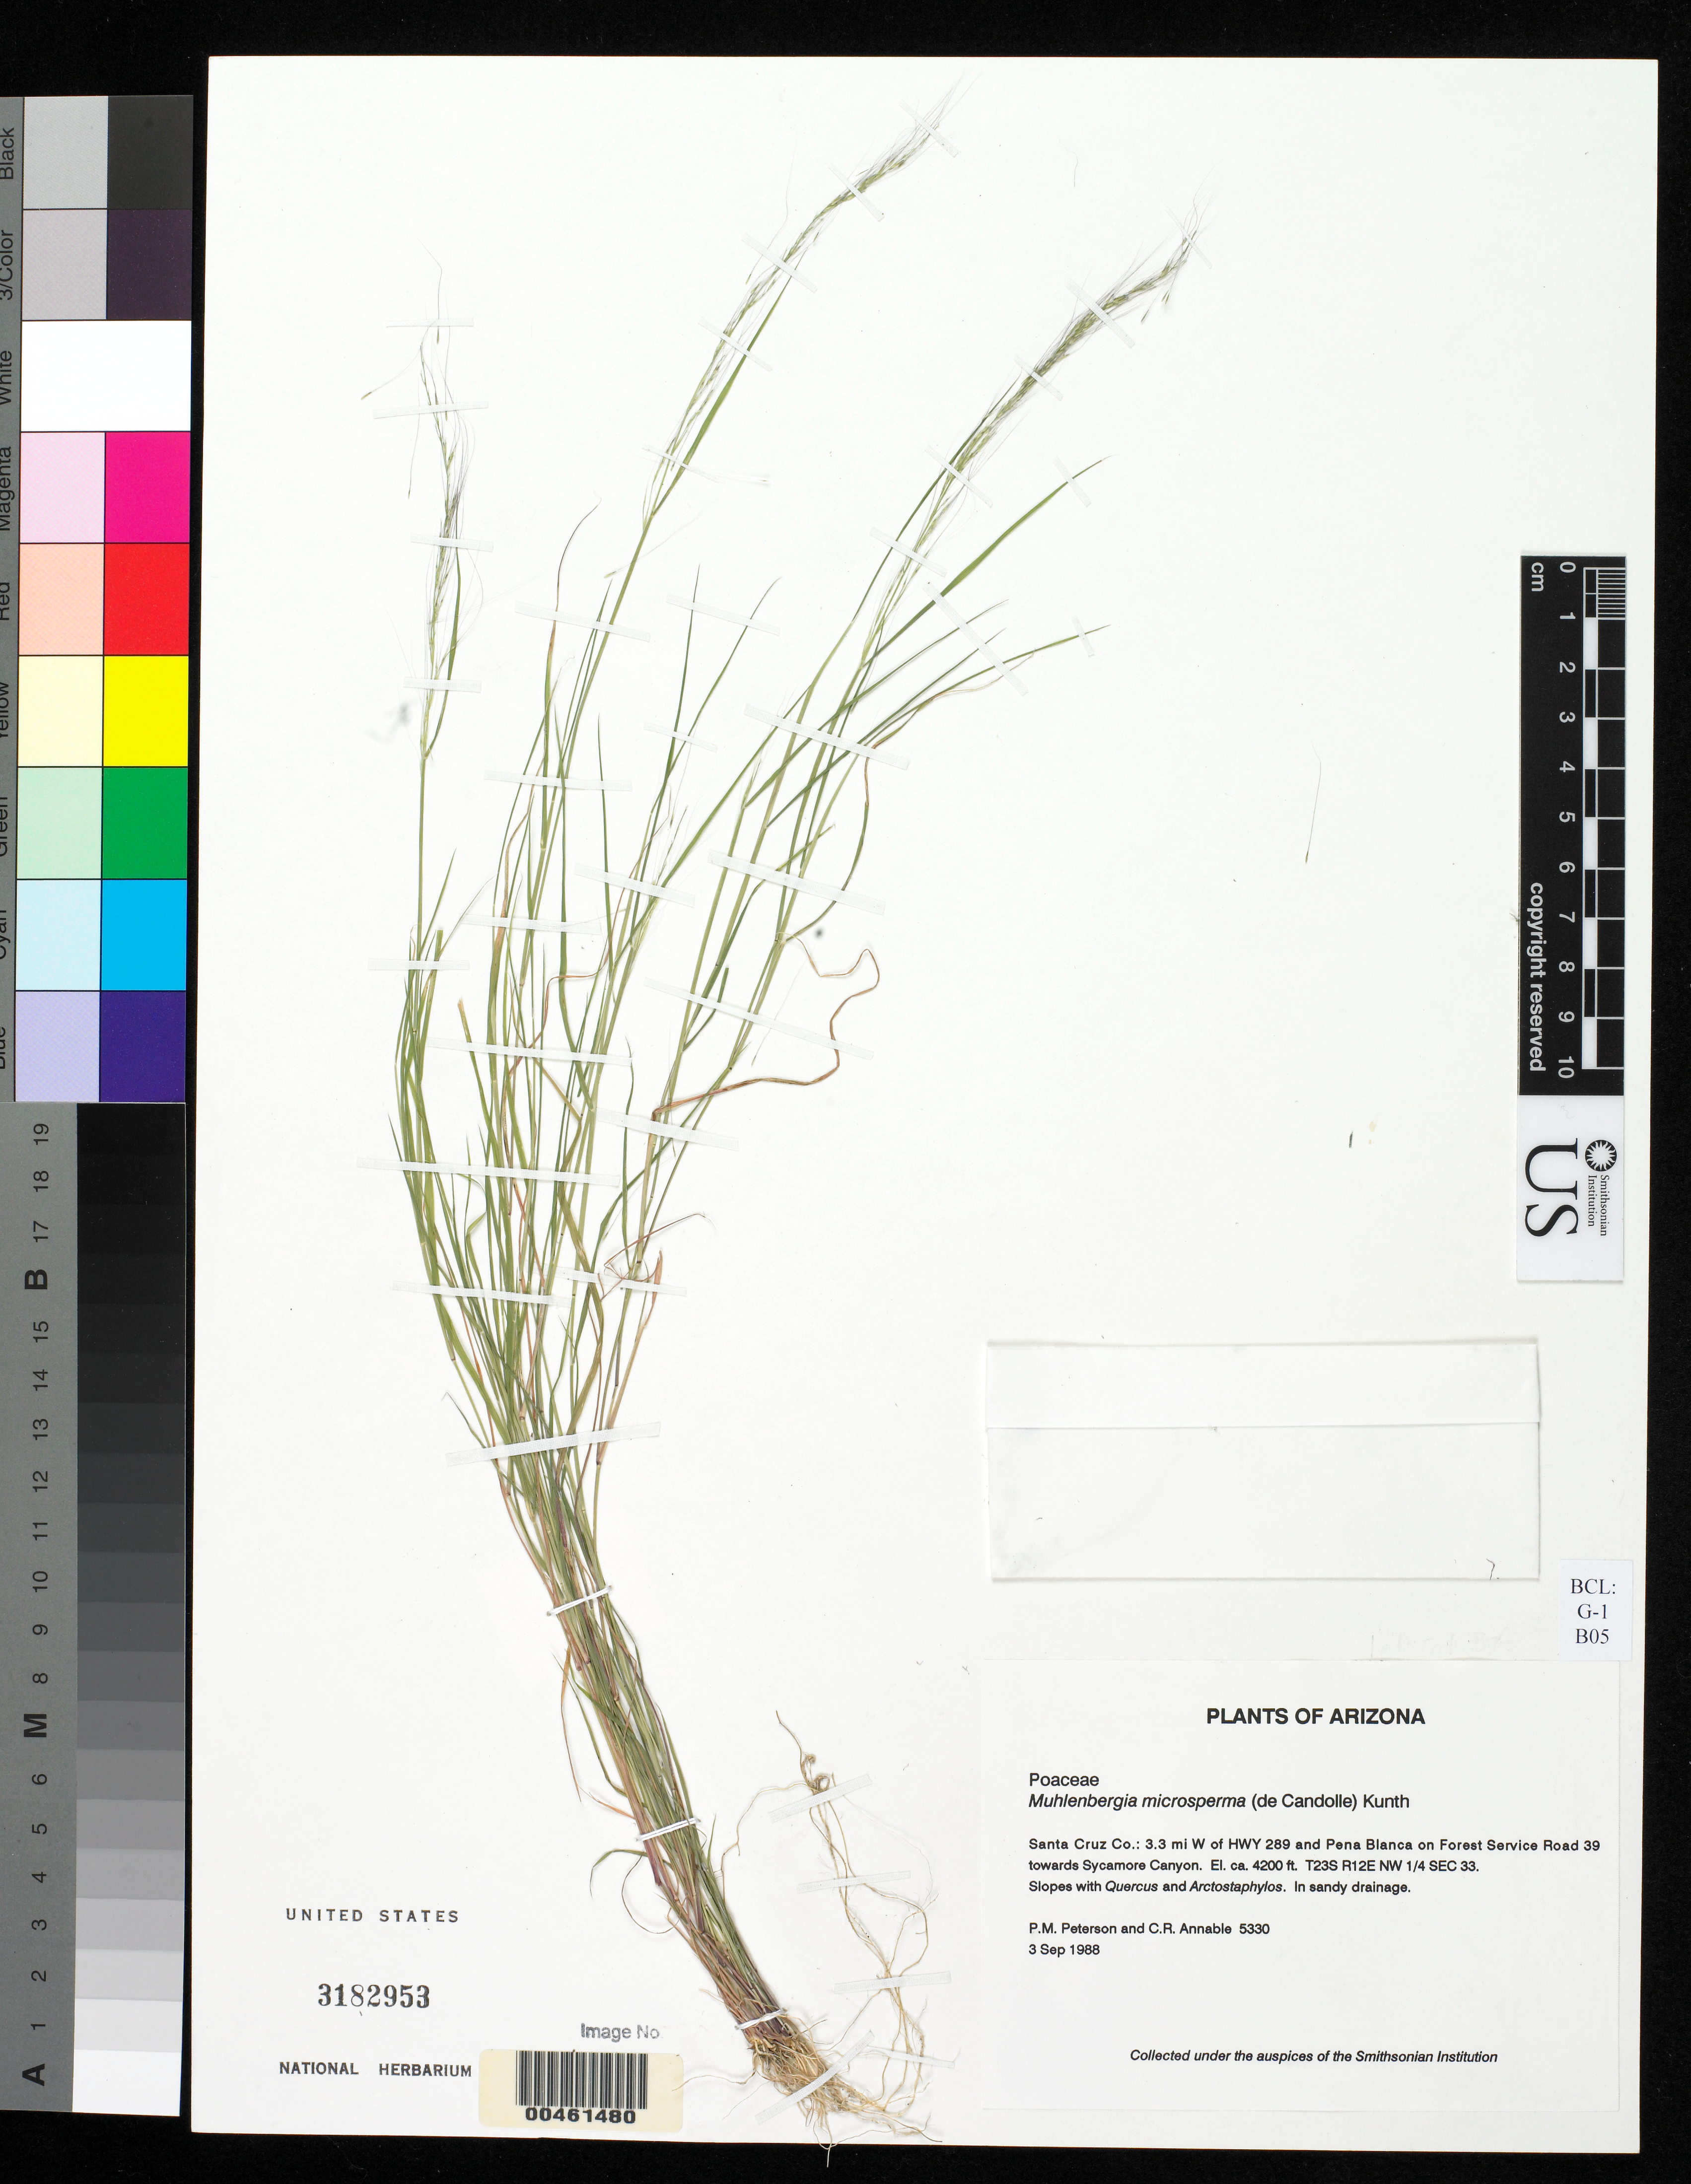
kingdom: Plantae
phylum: Tracheophyta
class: Liliopsida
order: Poales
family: Poaceae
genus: Muhlenbergia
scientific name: Muhlenbergia microsperma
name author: (DC.) Kunth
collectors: P. M. Peterson & C. R. Annable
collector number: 05330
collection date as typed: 03 Sep 1988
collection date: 1988-09-03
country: United States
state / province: Arizona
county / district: Santa Cruz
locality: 3.3 mi W of HWY 289 and Pena Blanca on Forest Service Road 39 towards Sycamore Canyon.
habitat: Slopes with Quercus and Arctostaphylos. In sandy drainage.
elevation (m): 1280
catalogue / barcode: US 3182953